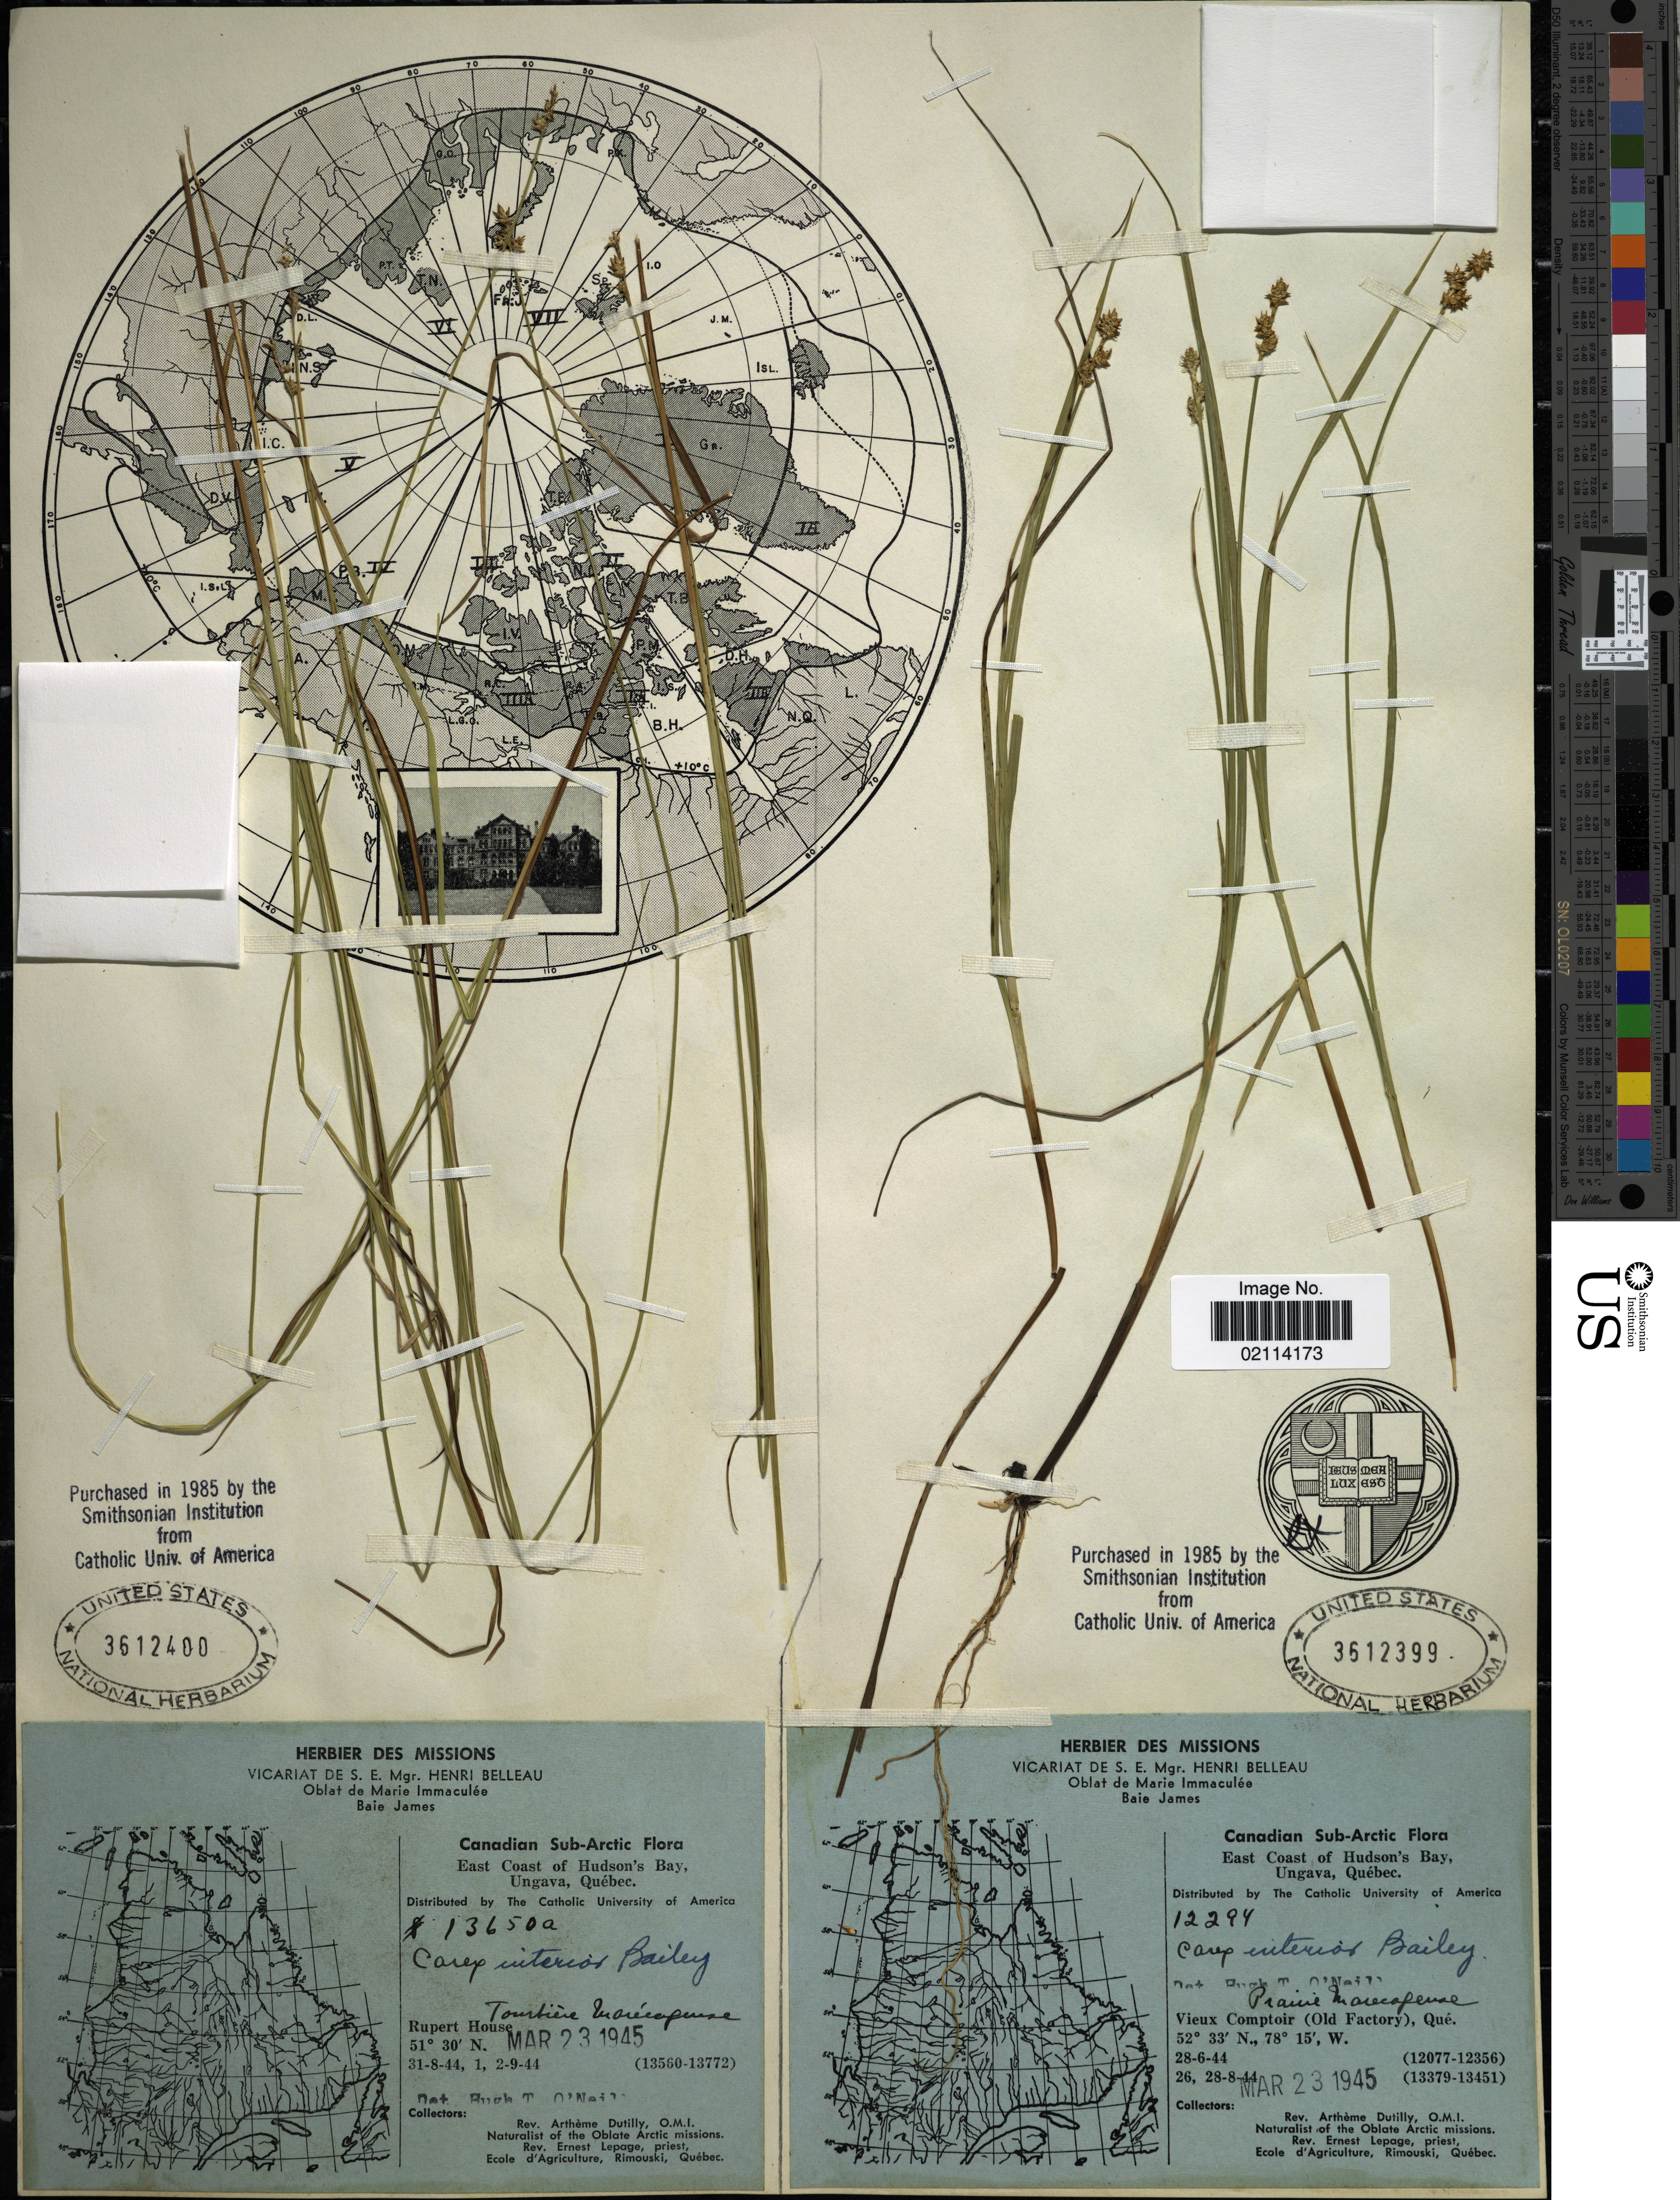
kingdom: Plantae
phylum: Tracheophyta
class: Liliopsida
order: Poales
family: Cyperaceae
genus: Carex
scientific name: Carex interior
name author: L.H. Bailey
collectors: A. Dutilly & E. Lepage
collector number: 13650a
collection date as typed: Transcribed d/m/y: 31/8/44 to 2/9/44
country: Canada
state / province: Quebec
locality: Canadian Sub-Arctic, East Coast of Hudson's Bay, Ungava, Quebec, Rupert House, Tourtiere Marecageuse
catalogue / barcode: US 3612400